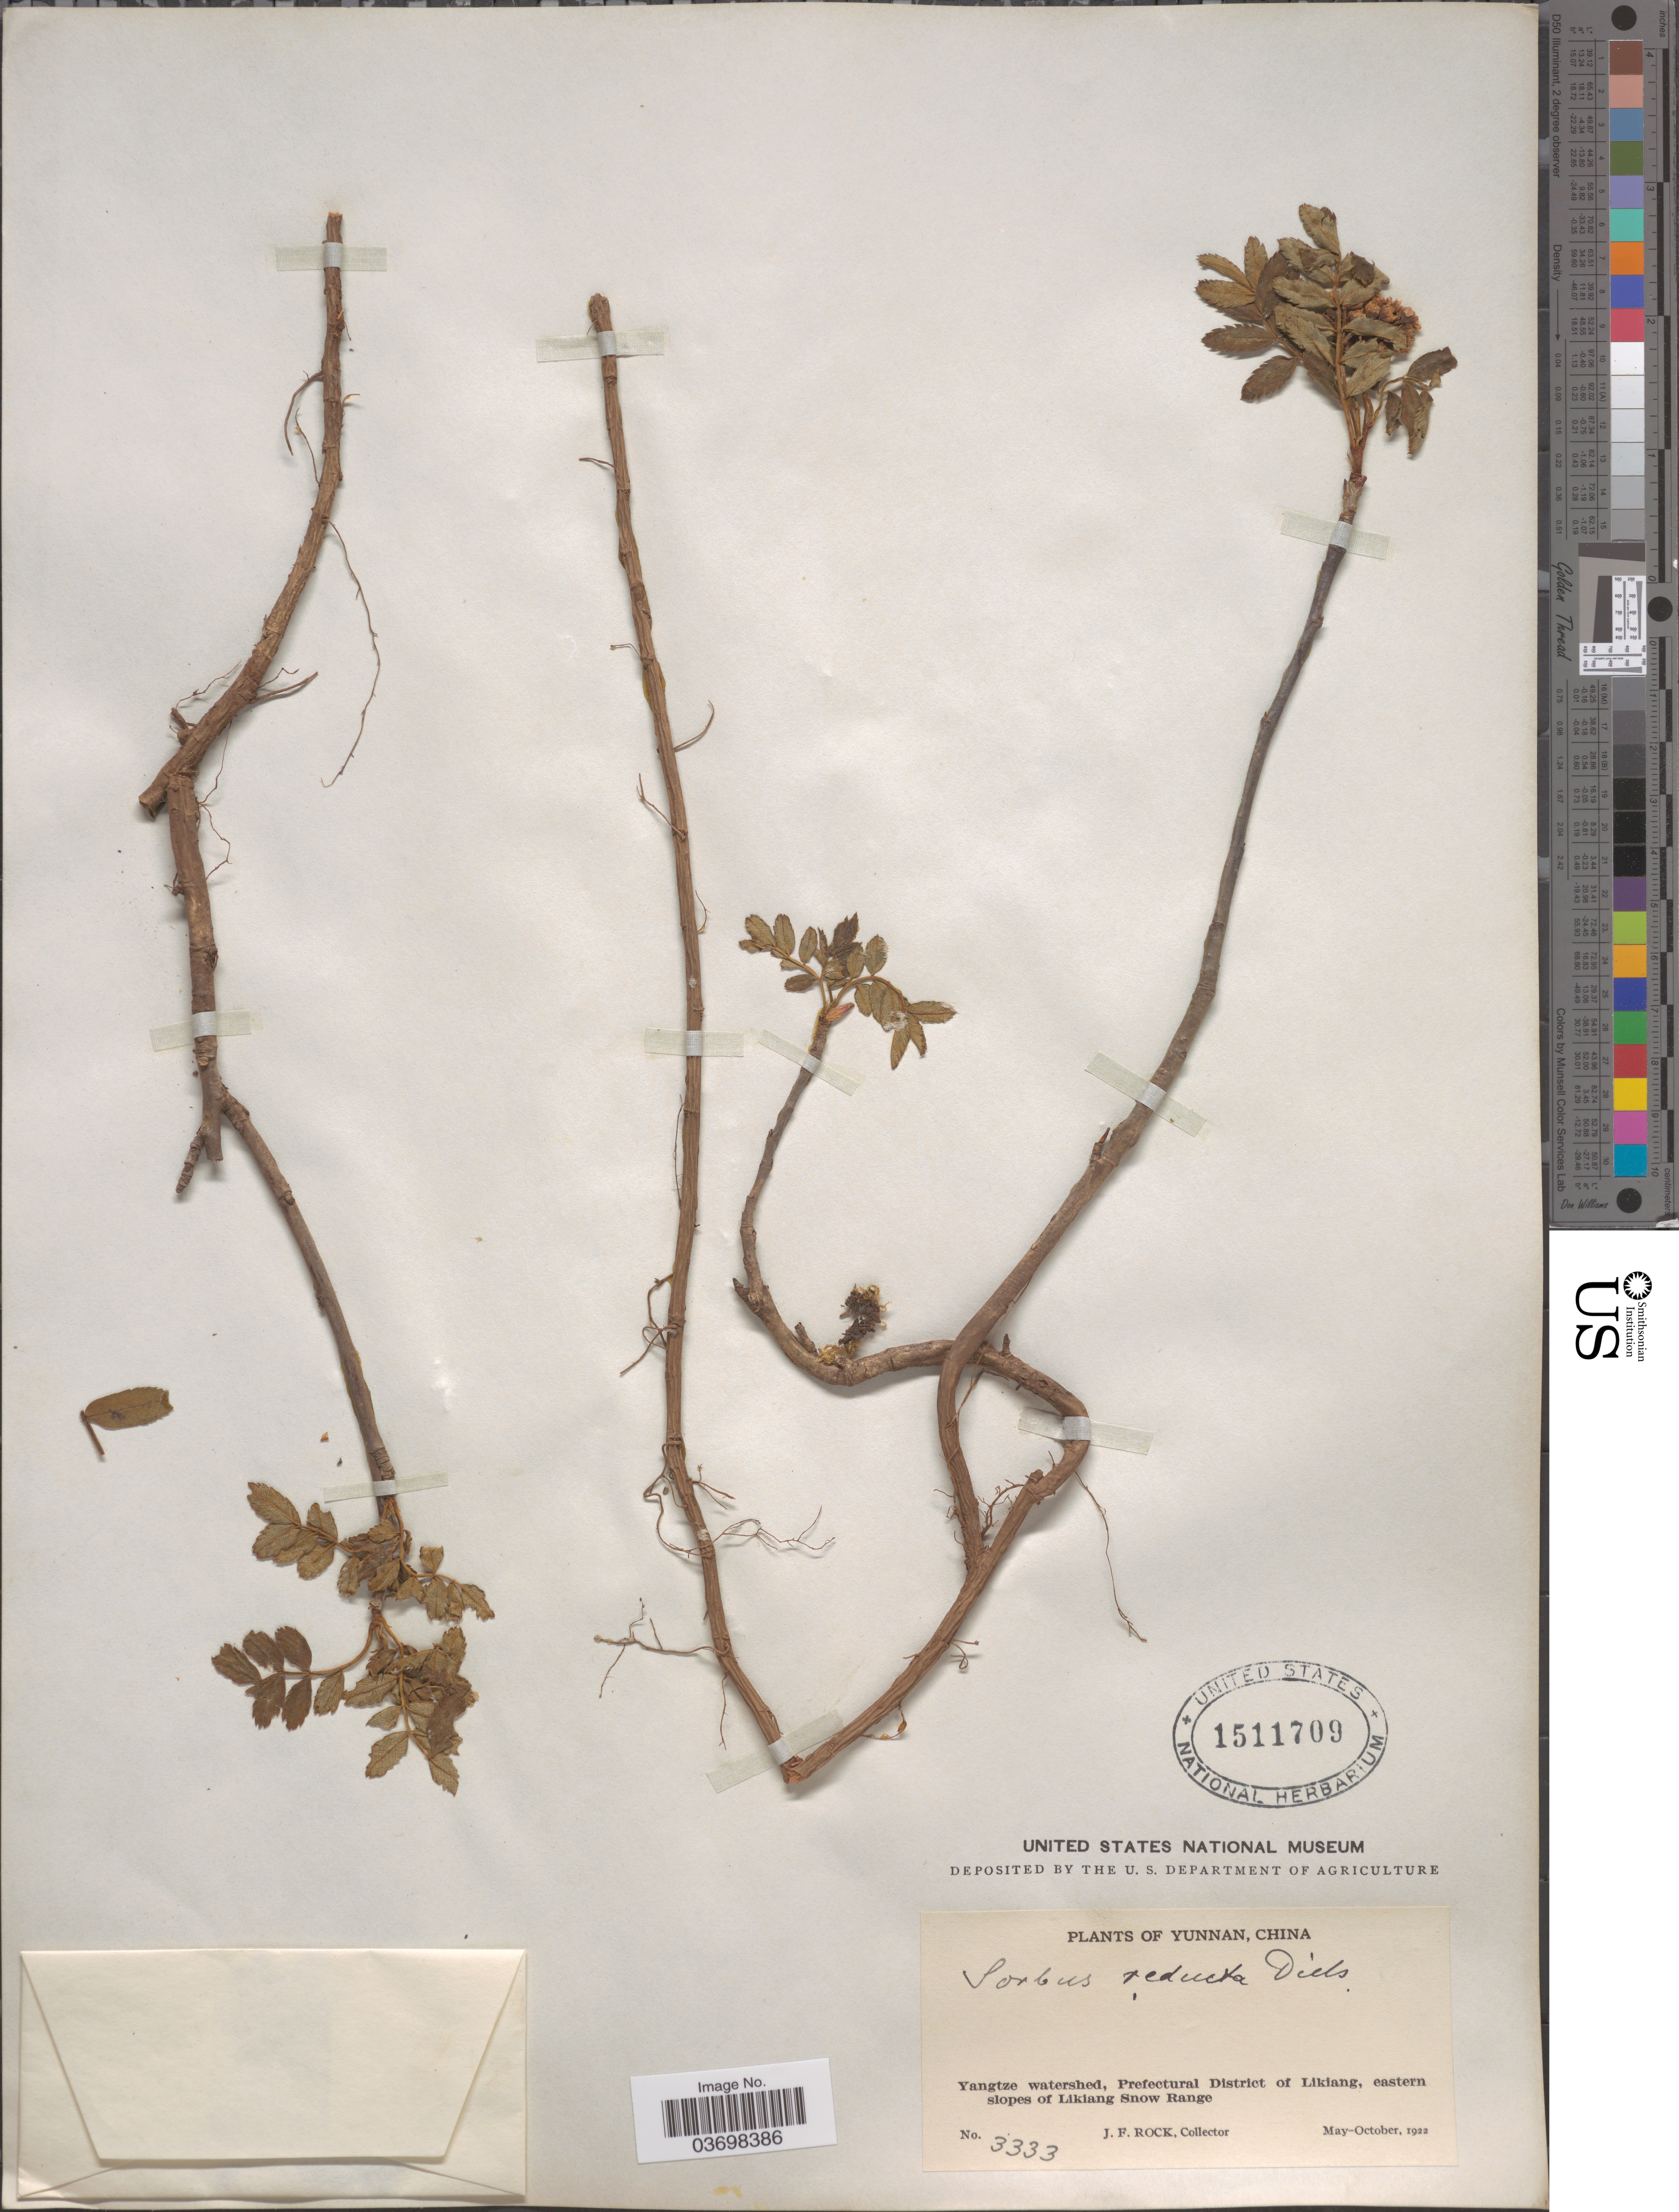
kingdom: Plantae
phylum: Tracheophyta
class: Magnoliopsida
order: Rosales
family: Rosaceae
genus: Sorbus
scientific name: Sorbus reducta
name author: Diels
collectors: J. Rock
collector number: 3333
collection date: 1922-05/1922-10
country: China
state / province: Yunnan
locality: Yangtze watershed, Prefectural District of Likiang, eastern slopes of Likiang Snow Range.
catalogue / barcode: US 1511709